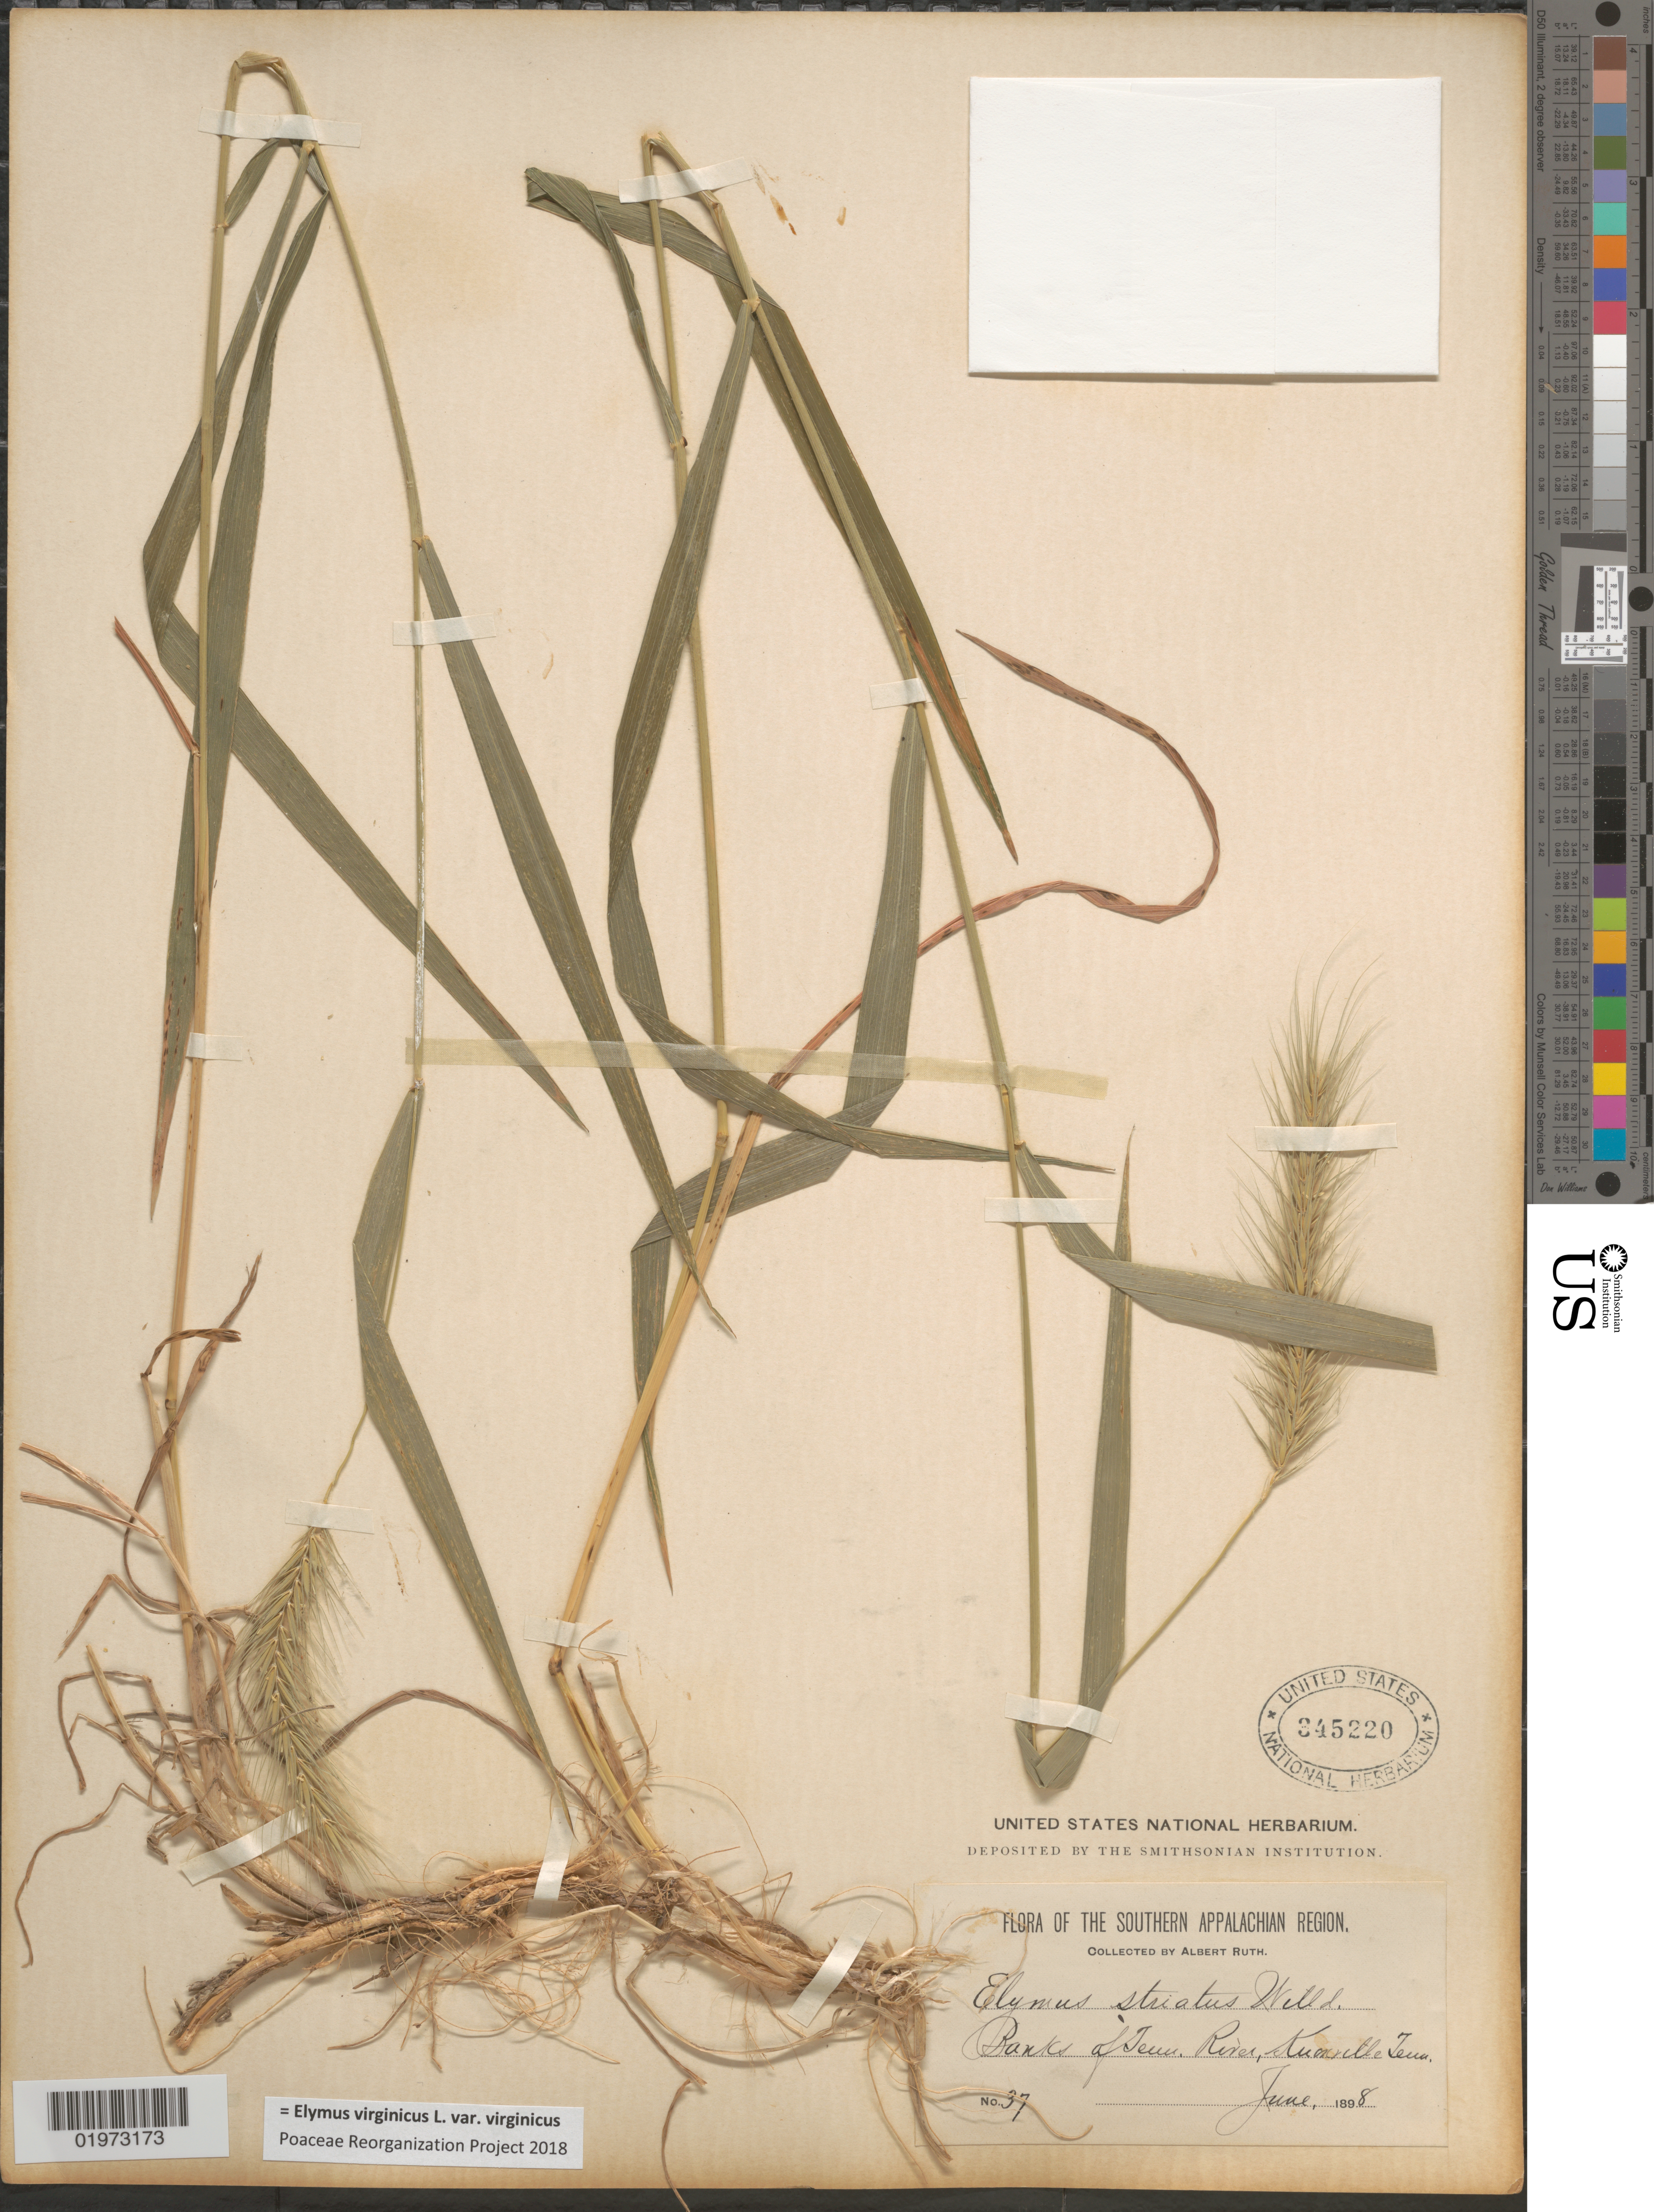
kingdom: Plantae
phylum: Tracheophyta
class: Liliopsida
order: Poales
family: Poaceae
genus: Elymus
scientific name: Elymus virginicus var. virginicus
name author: L.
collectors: A. Ruth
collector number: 37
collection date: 1898-06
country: United States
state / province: Tennessee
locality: The Southern Appalachian Region. Banks of Tenn. River, Knoxville.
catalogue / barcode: US 345220